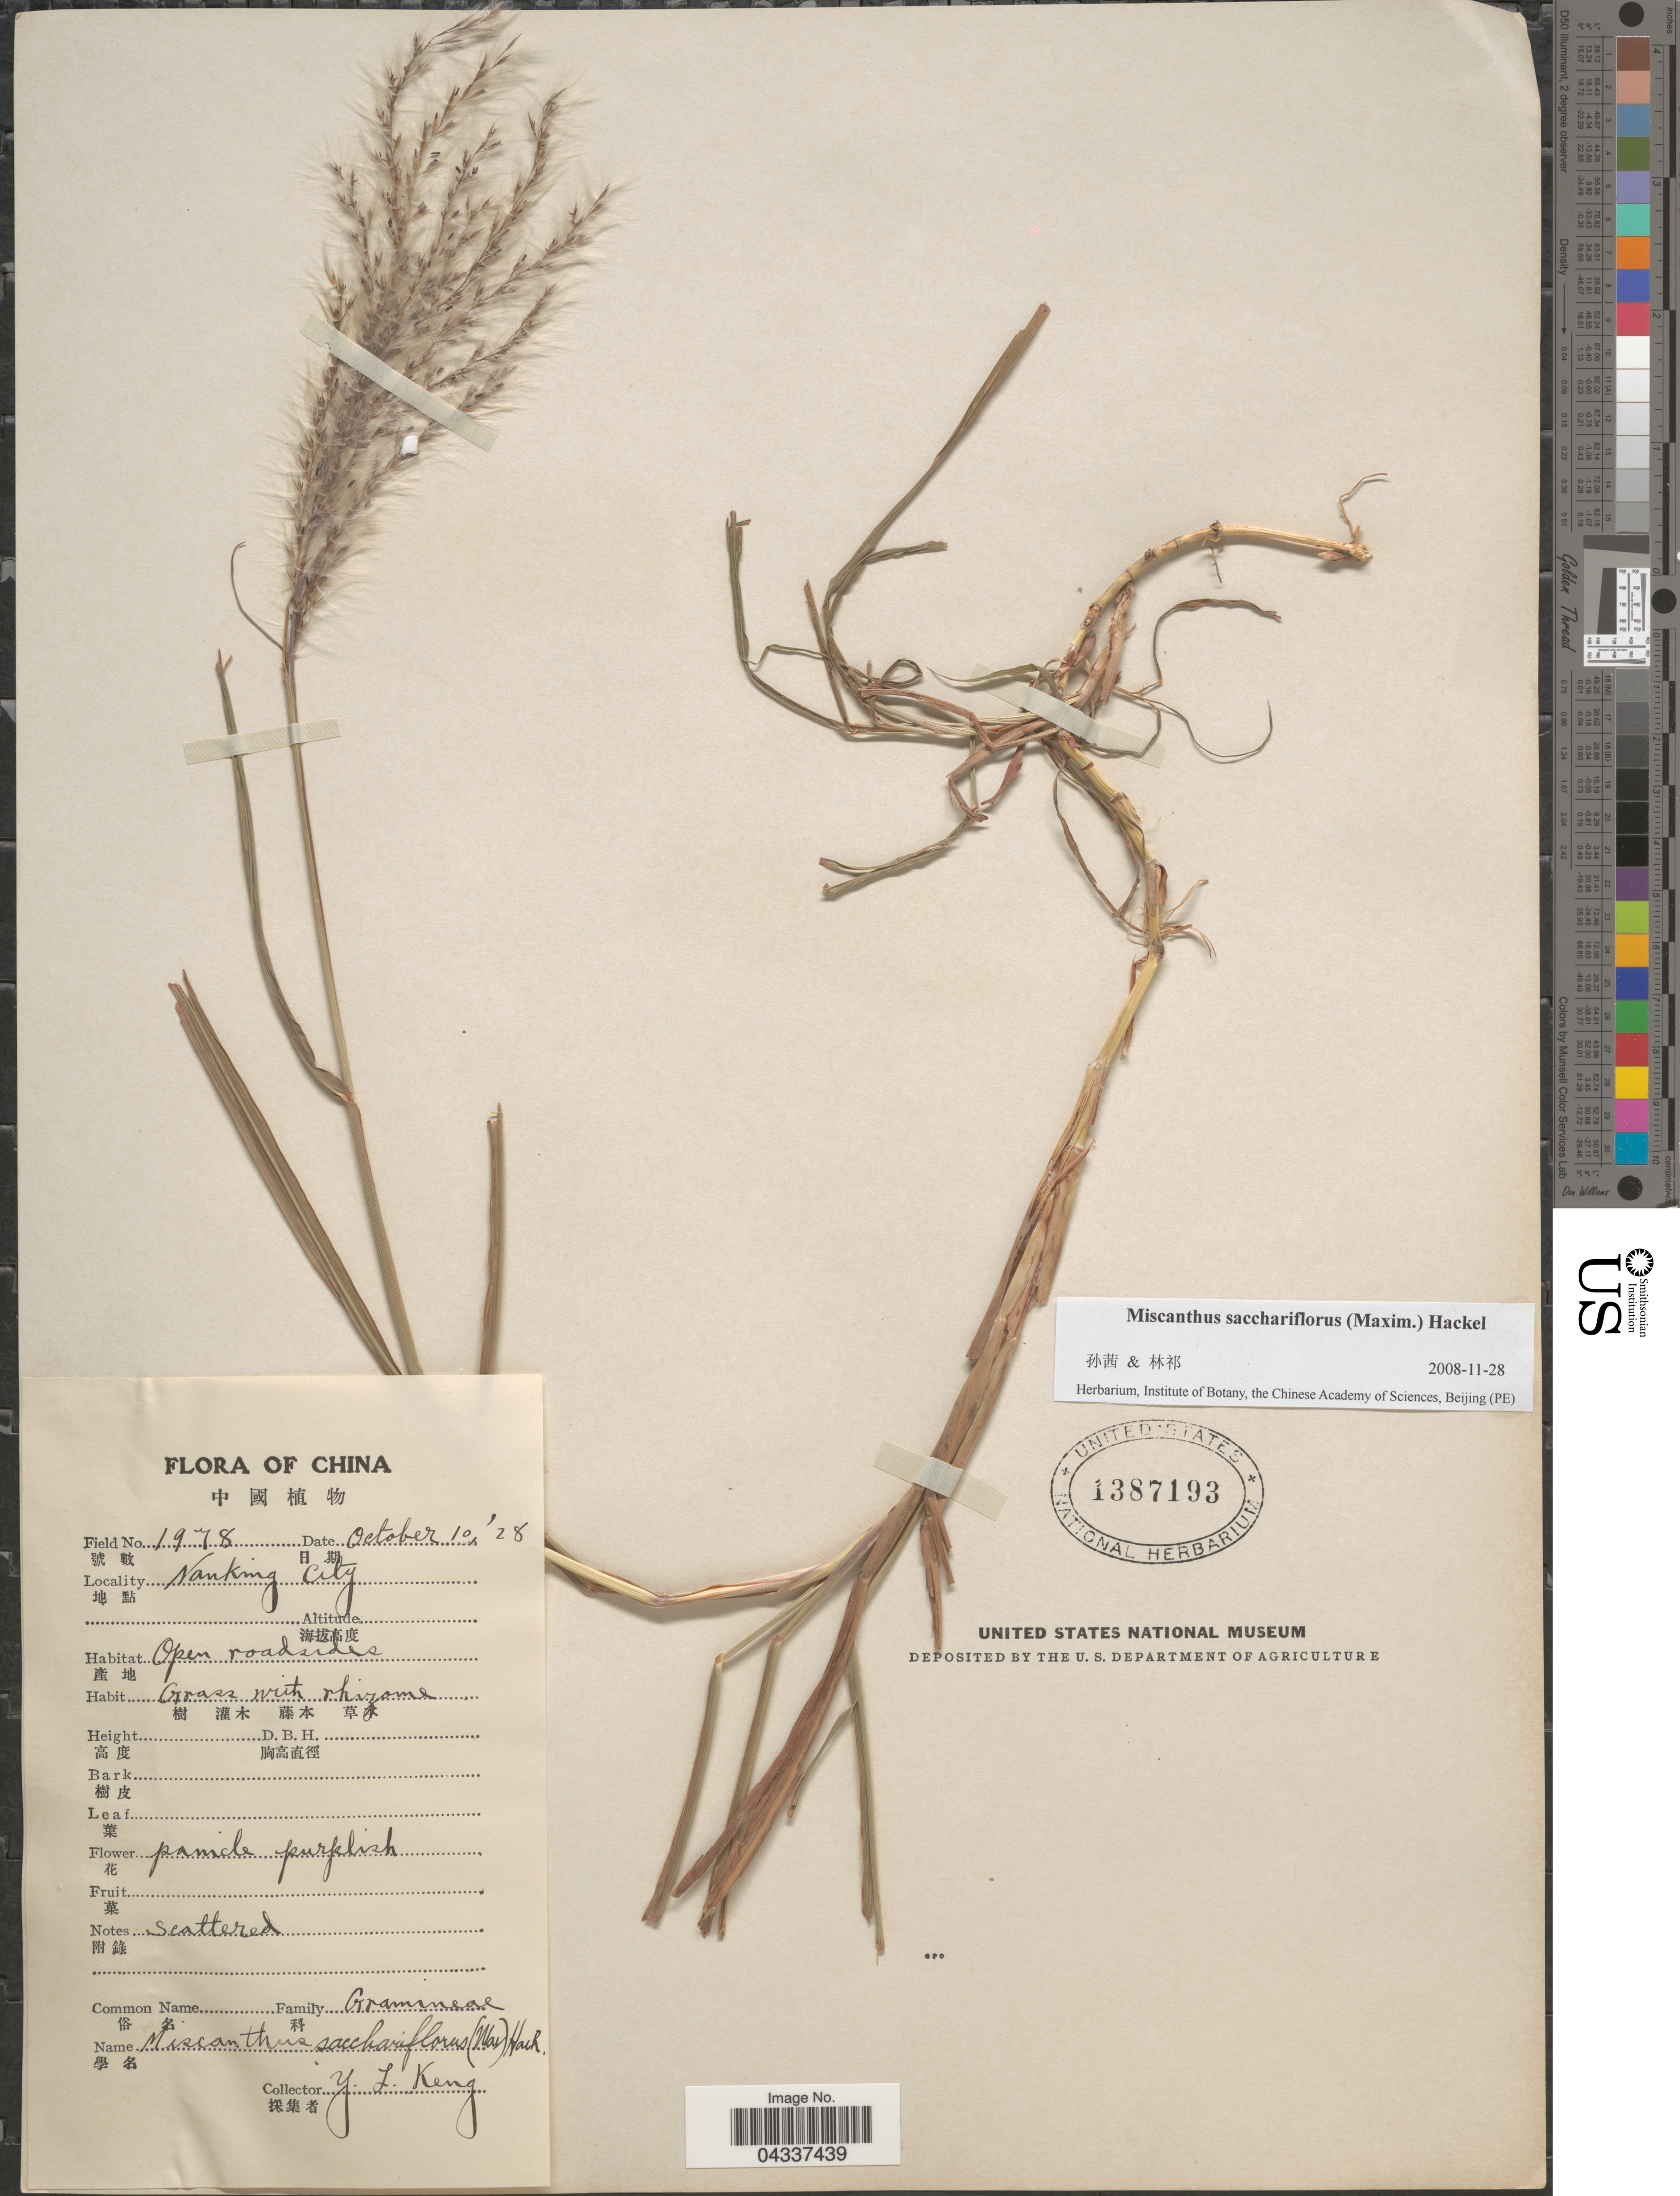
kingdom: Plantae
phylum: Tracheophyta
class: Liliopsida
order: Poales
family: Poaceae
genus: Miscanthus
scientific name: Miscanthus sacchariflorus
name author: (Maxim.) Hack.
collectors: Y. L. Keng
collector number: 1978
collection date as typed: Transcribed d/m/y: 10/10/28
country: China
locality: Nanking City. Open roadsides.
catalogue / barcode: US 1387193